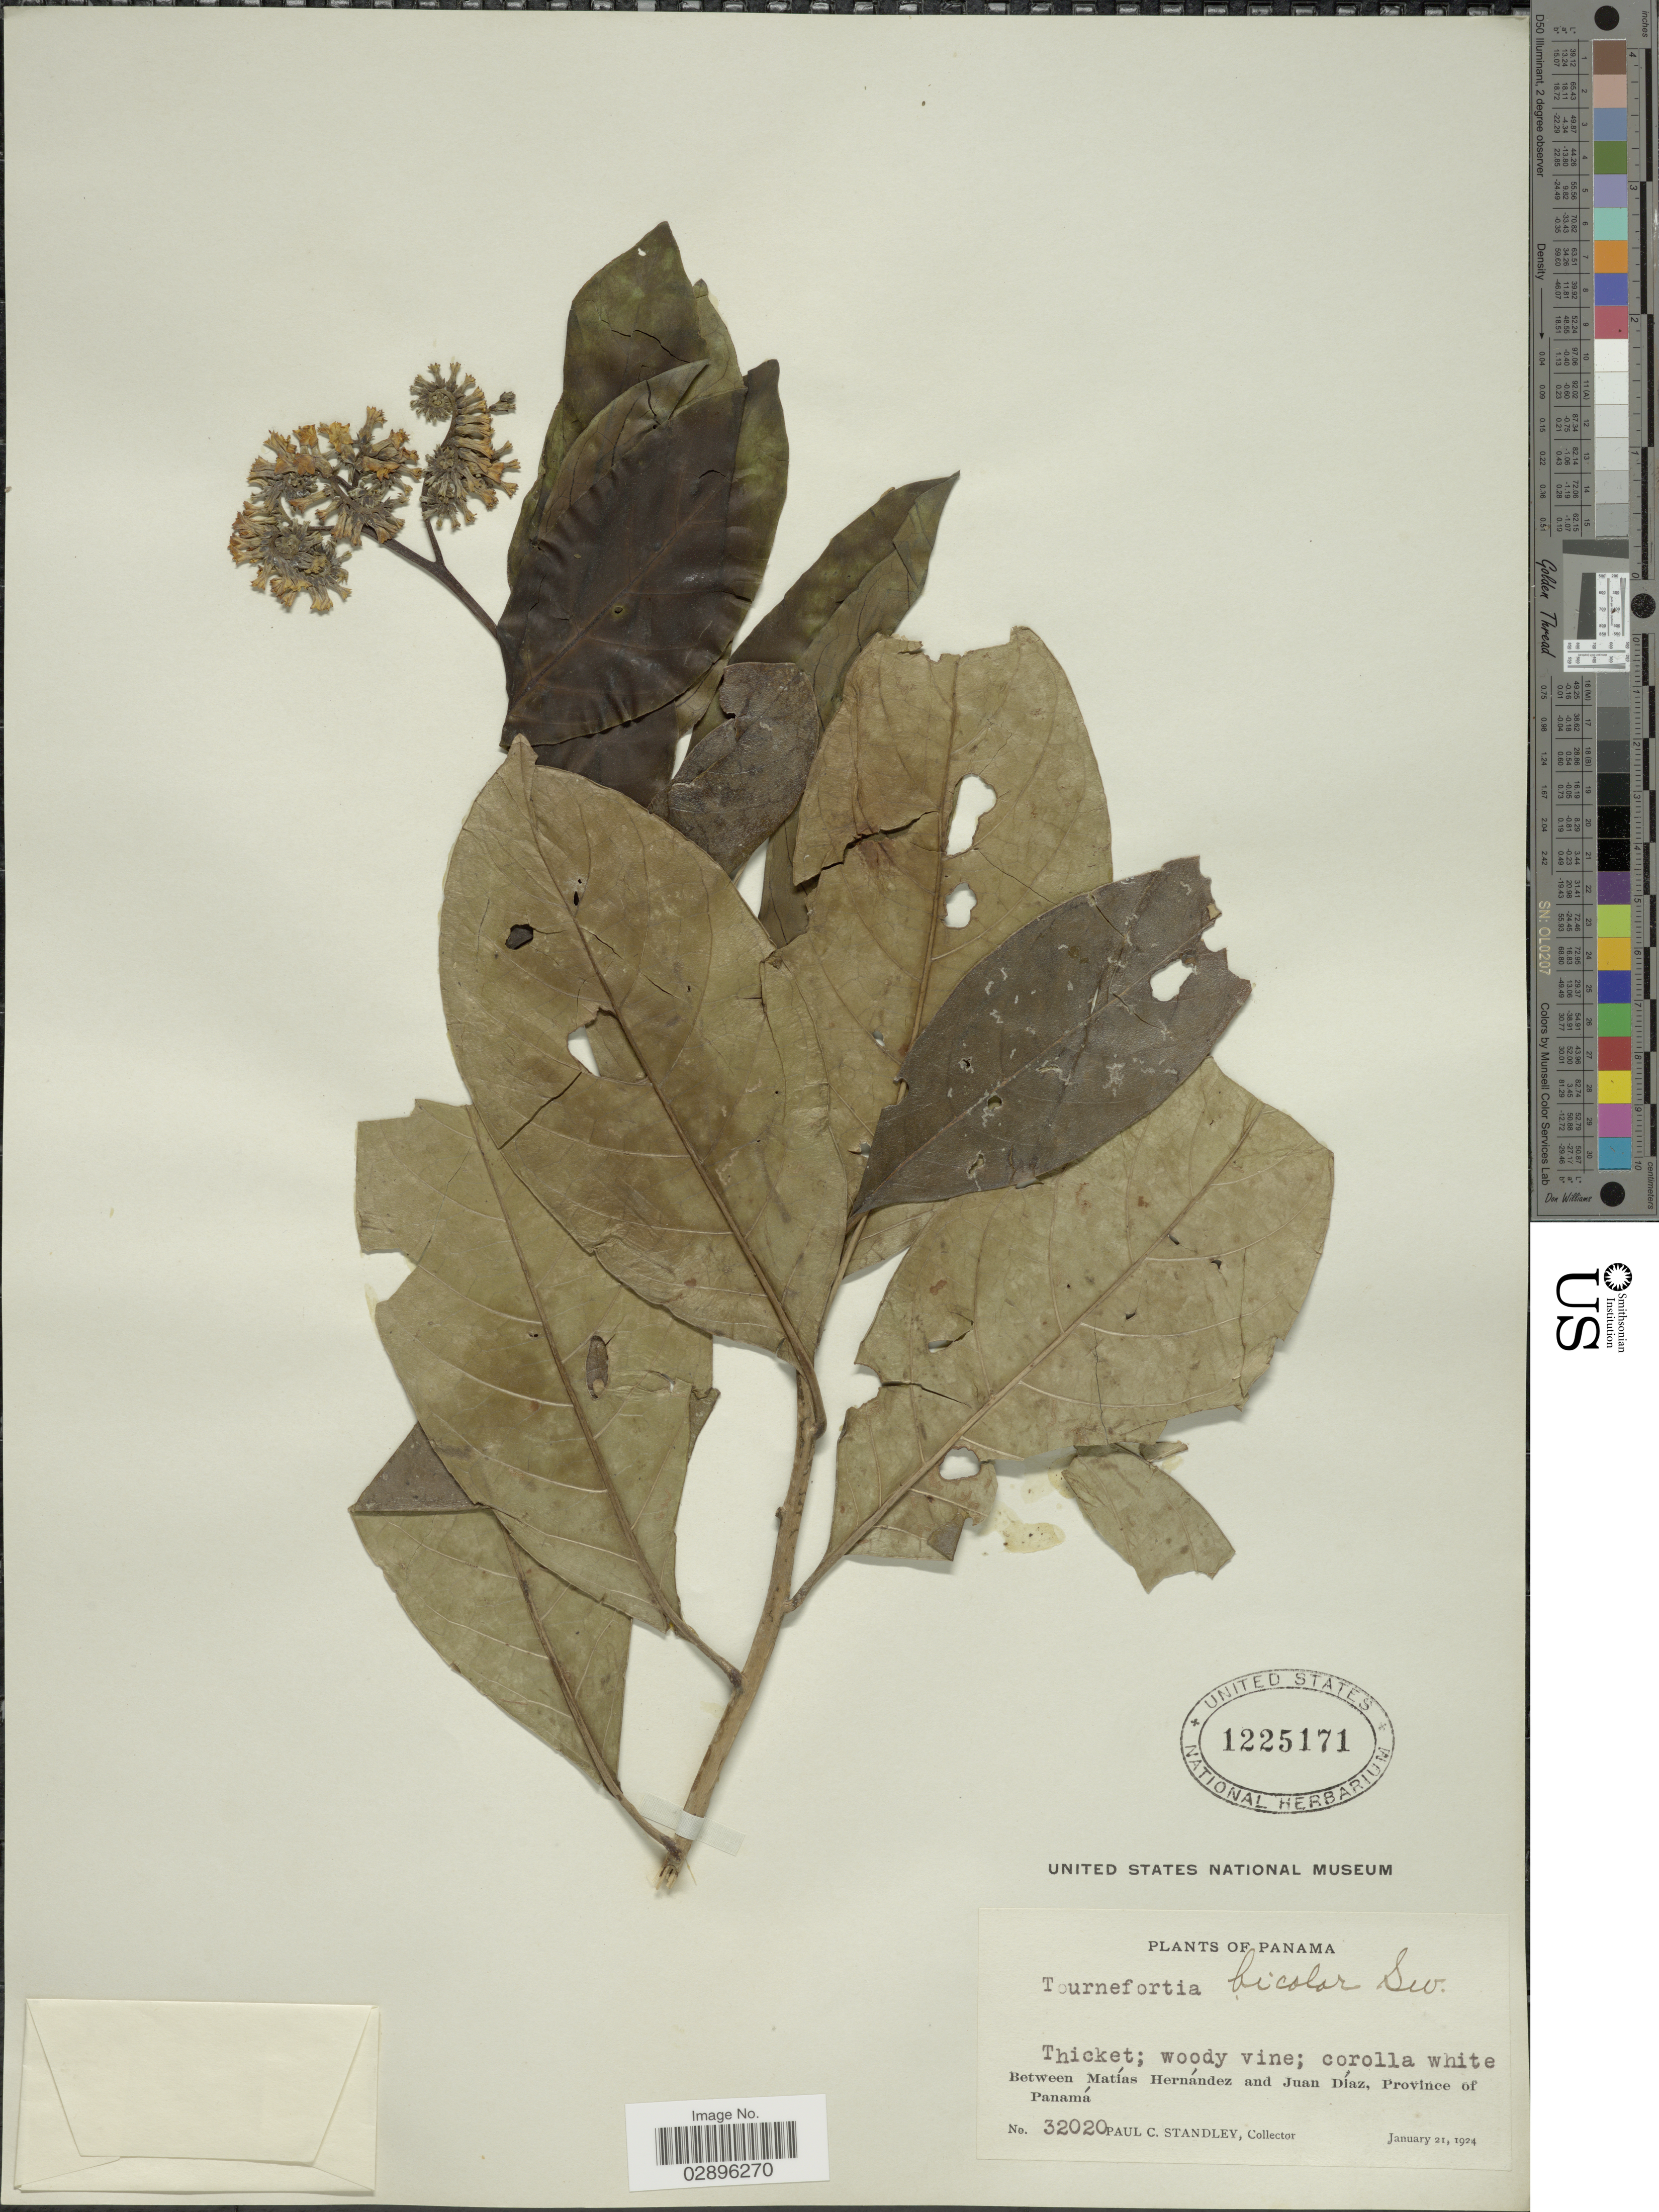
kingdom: Plantae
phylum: Tracheophyta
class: Magnoliopsida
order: Boraginales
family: Heliotropiaceae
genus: Tournefortia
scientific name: Tournefortia bicolor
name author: Sw.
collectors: P. C. Standley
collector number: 32020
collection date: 1924-01-21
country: Panama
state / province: Panamá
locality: Between Matías Hernández and Juan Díaz.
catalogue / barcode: US 1225171